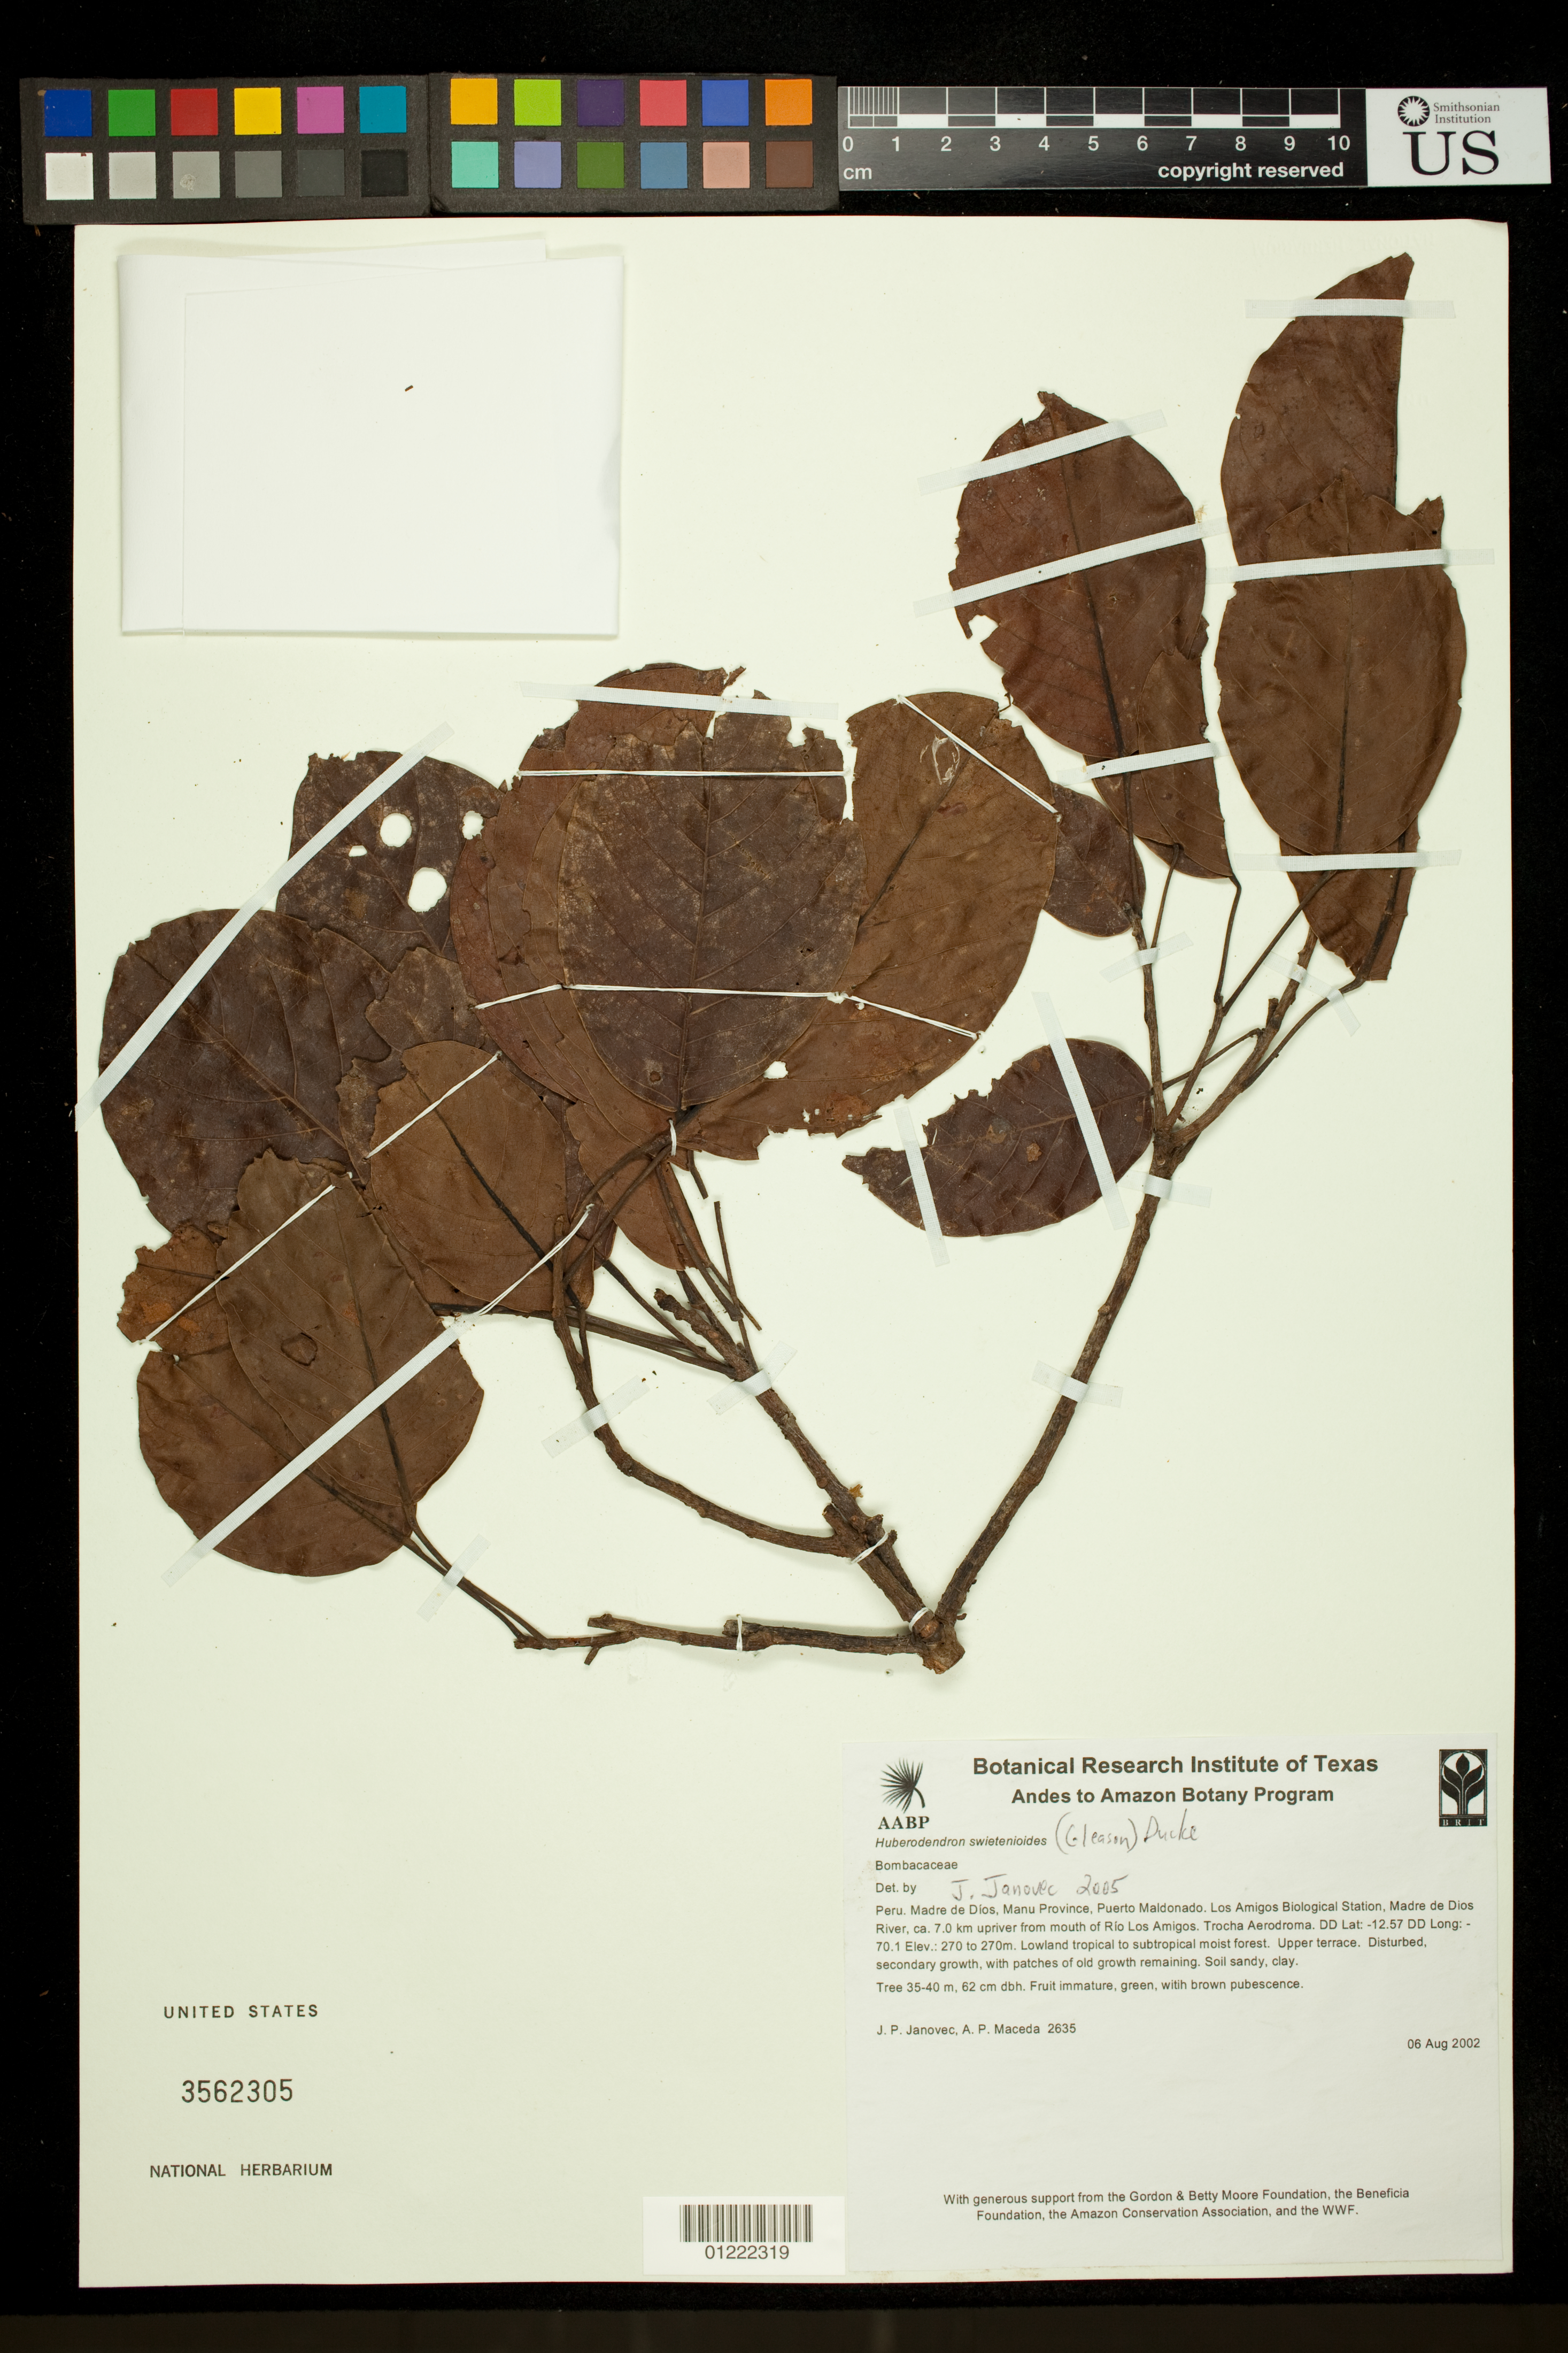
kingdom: Plantae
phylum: Tracheophyta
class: Magnoliopsida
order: Malvales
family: Malvaceae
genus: Huberodendron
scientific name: Huberodendron swietenioides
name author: (Gleason) Ducke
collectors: J. P. Janovec & A. Maceda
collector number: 2635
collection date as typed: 8/6/2002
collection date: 2002-08-06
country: Peru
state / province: Madre de Dios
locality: Madre de Dios, Manu Province, Puerto Maldonado. Los Amigos Biological Station, Madre de Dios River, ca. 7.0 km upriver from mouth of Río Los Amigos. Trocha Aerodroma. Lowland tropical to subtropical moist forest. Upper Terrace.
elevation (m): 270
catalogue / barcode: US 3562305